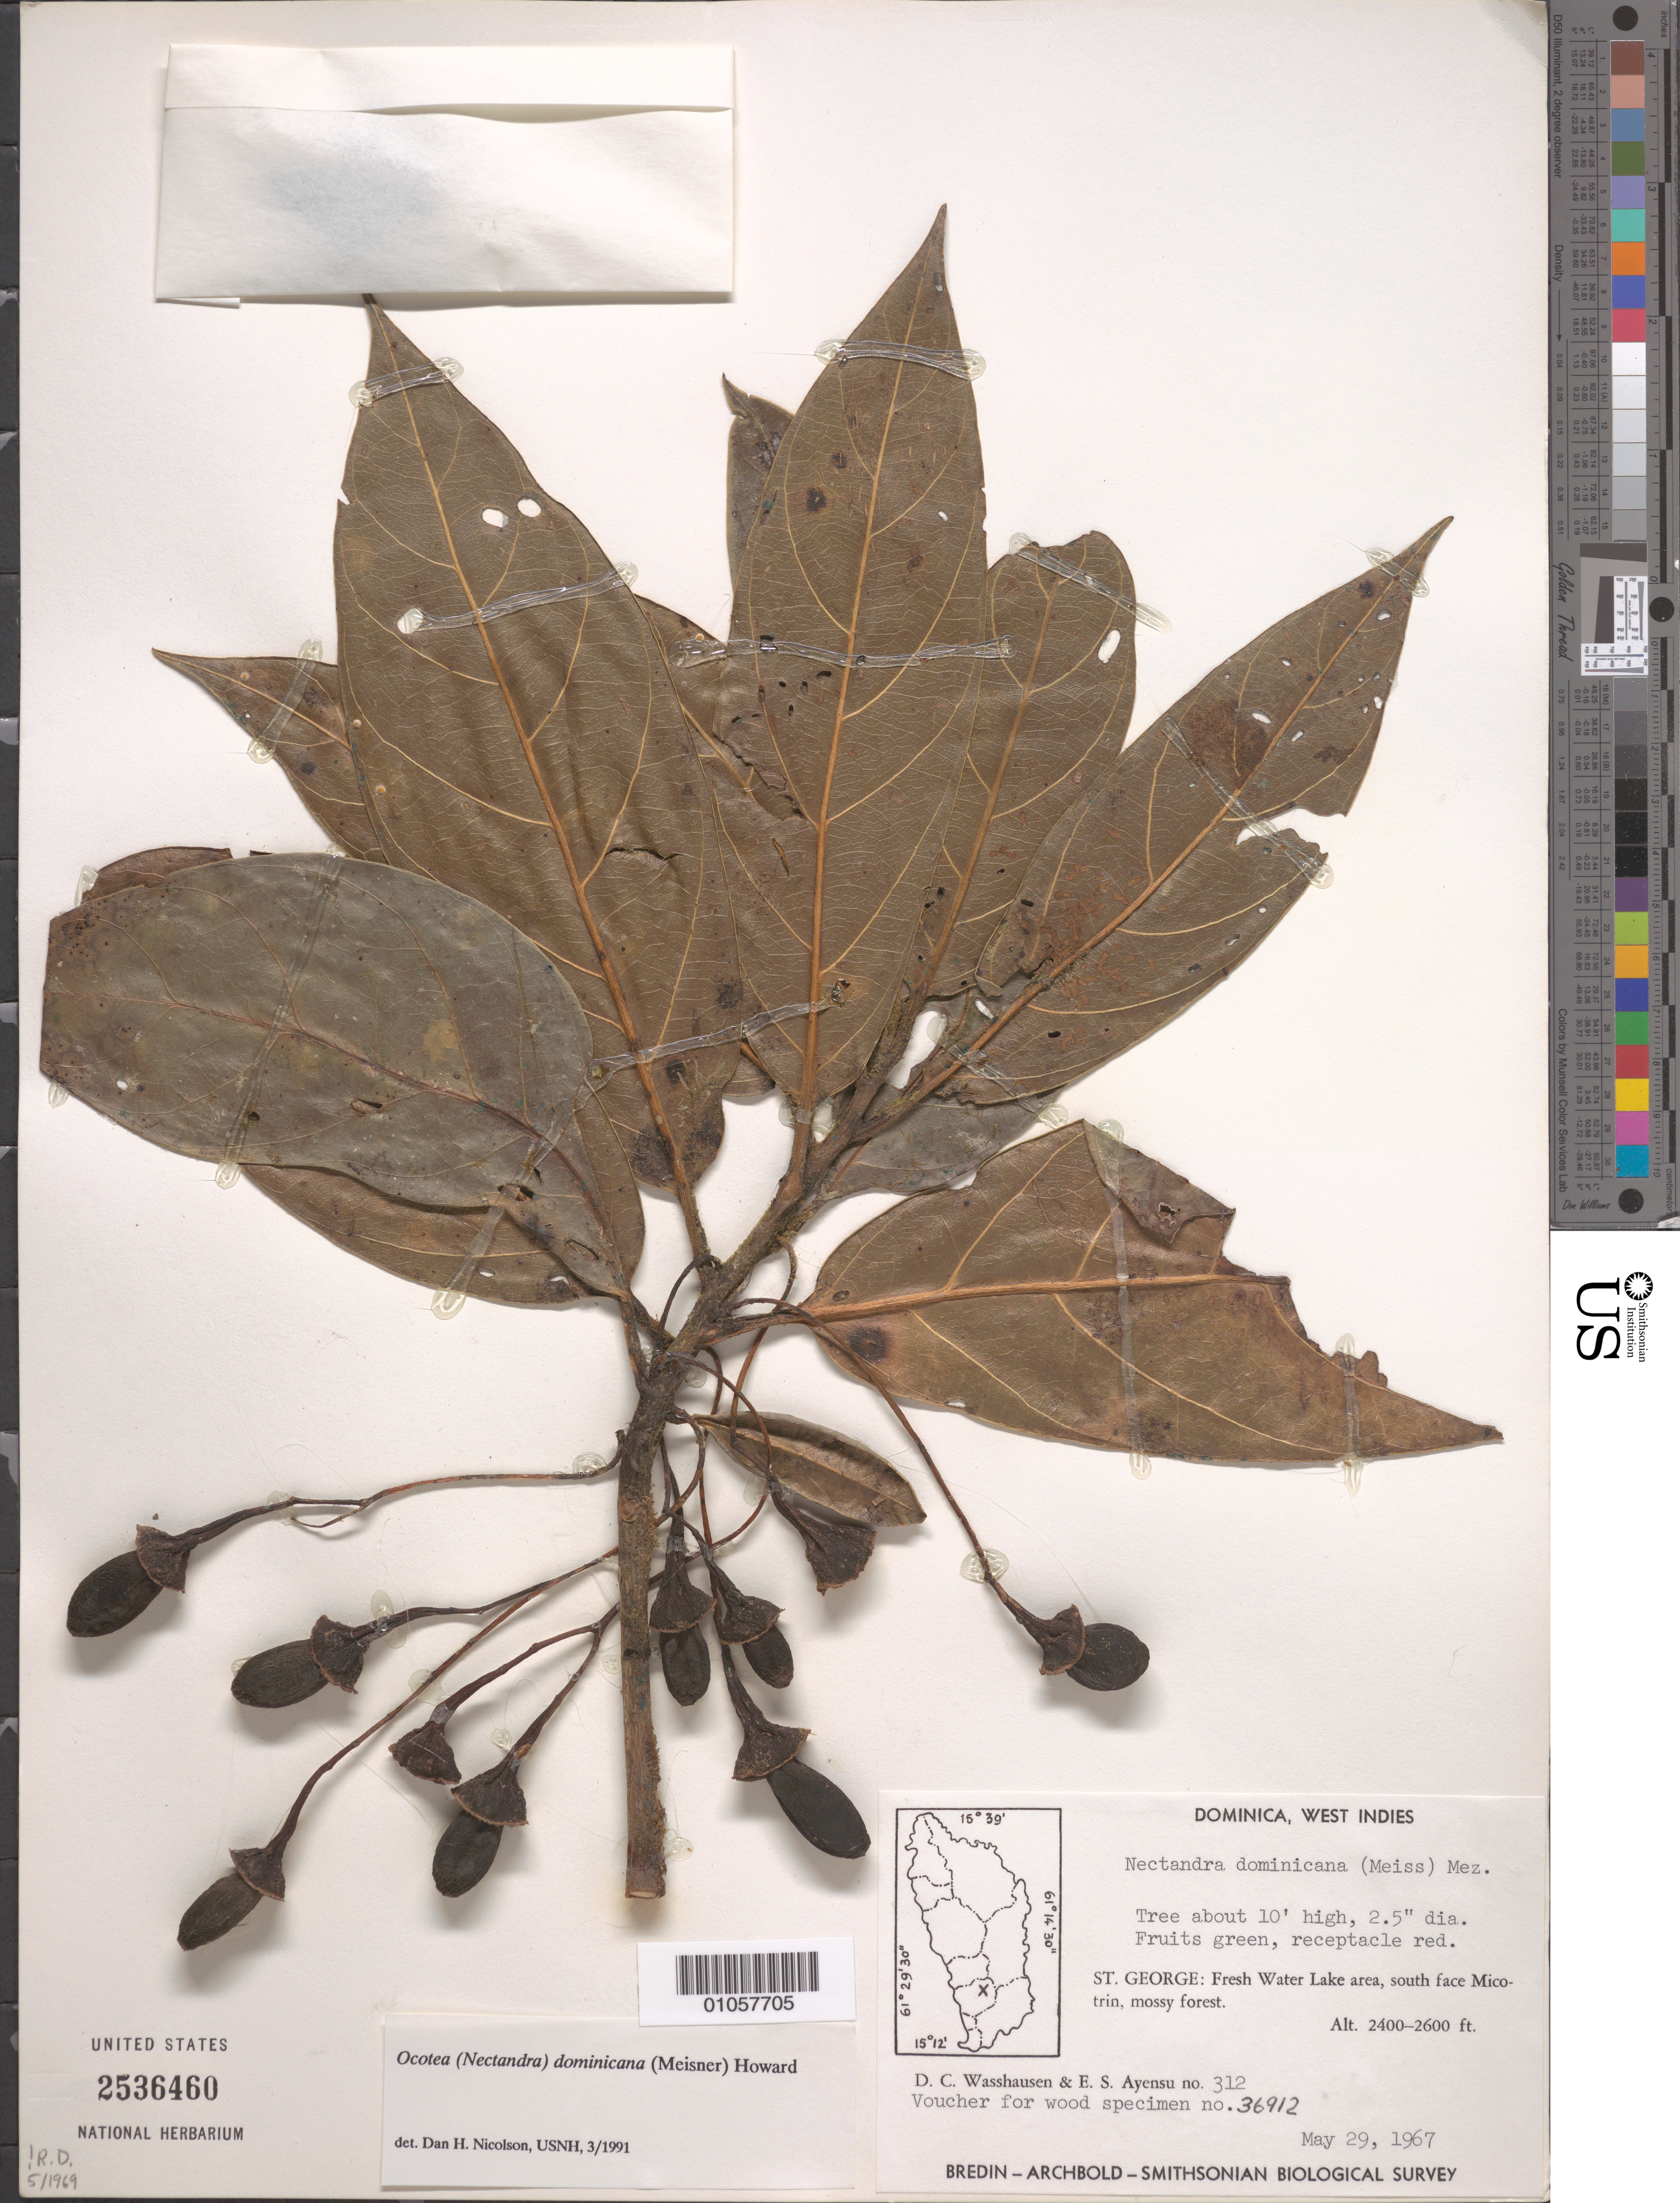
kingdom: Plantae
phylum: Tracheophyta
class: Magnoliopsida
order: Laurales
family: Lauraceae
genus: Ocotea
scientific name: Ocotea dominicana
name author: (Meisn.) R.A. Howard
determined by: Nicolson, Dan H.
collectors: D. C. Wasshausen & E. S. Ayensu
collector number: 312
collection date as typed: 29 May 1967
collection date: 1967-05-29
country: Dominica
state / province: St. George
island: Dominica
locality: Fresh Water Lake area, south face Micotrin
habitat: Mossy forest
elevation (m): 732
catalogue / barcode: US 2536460